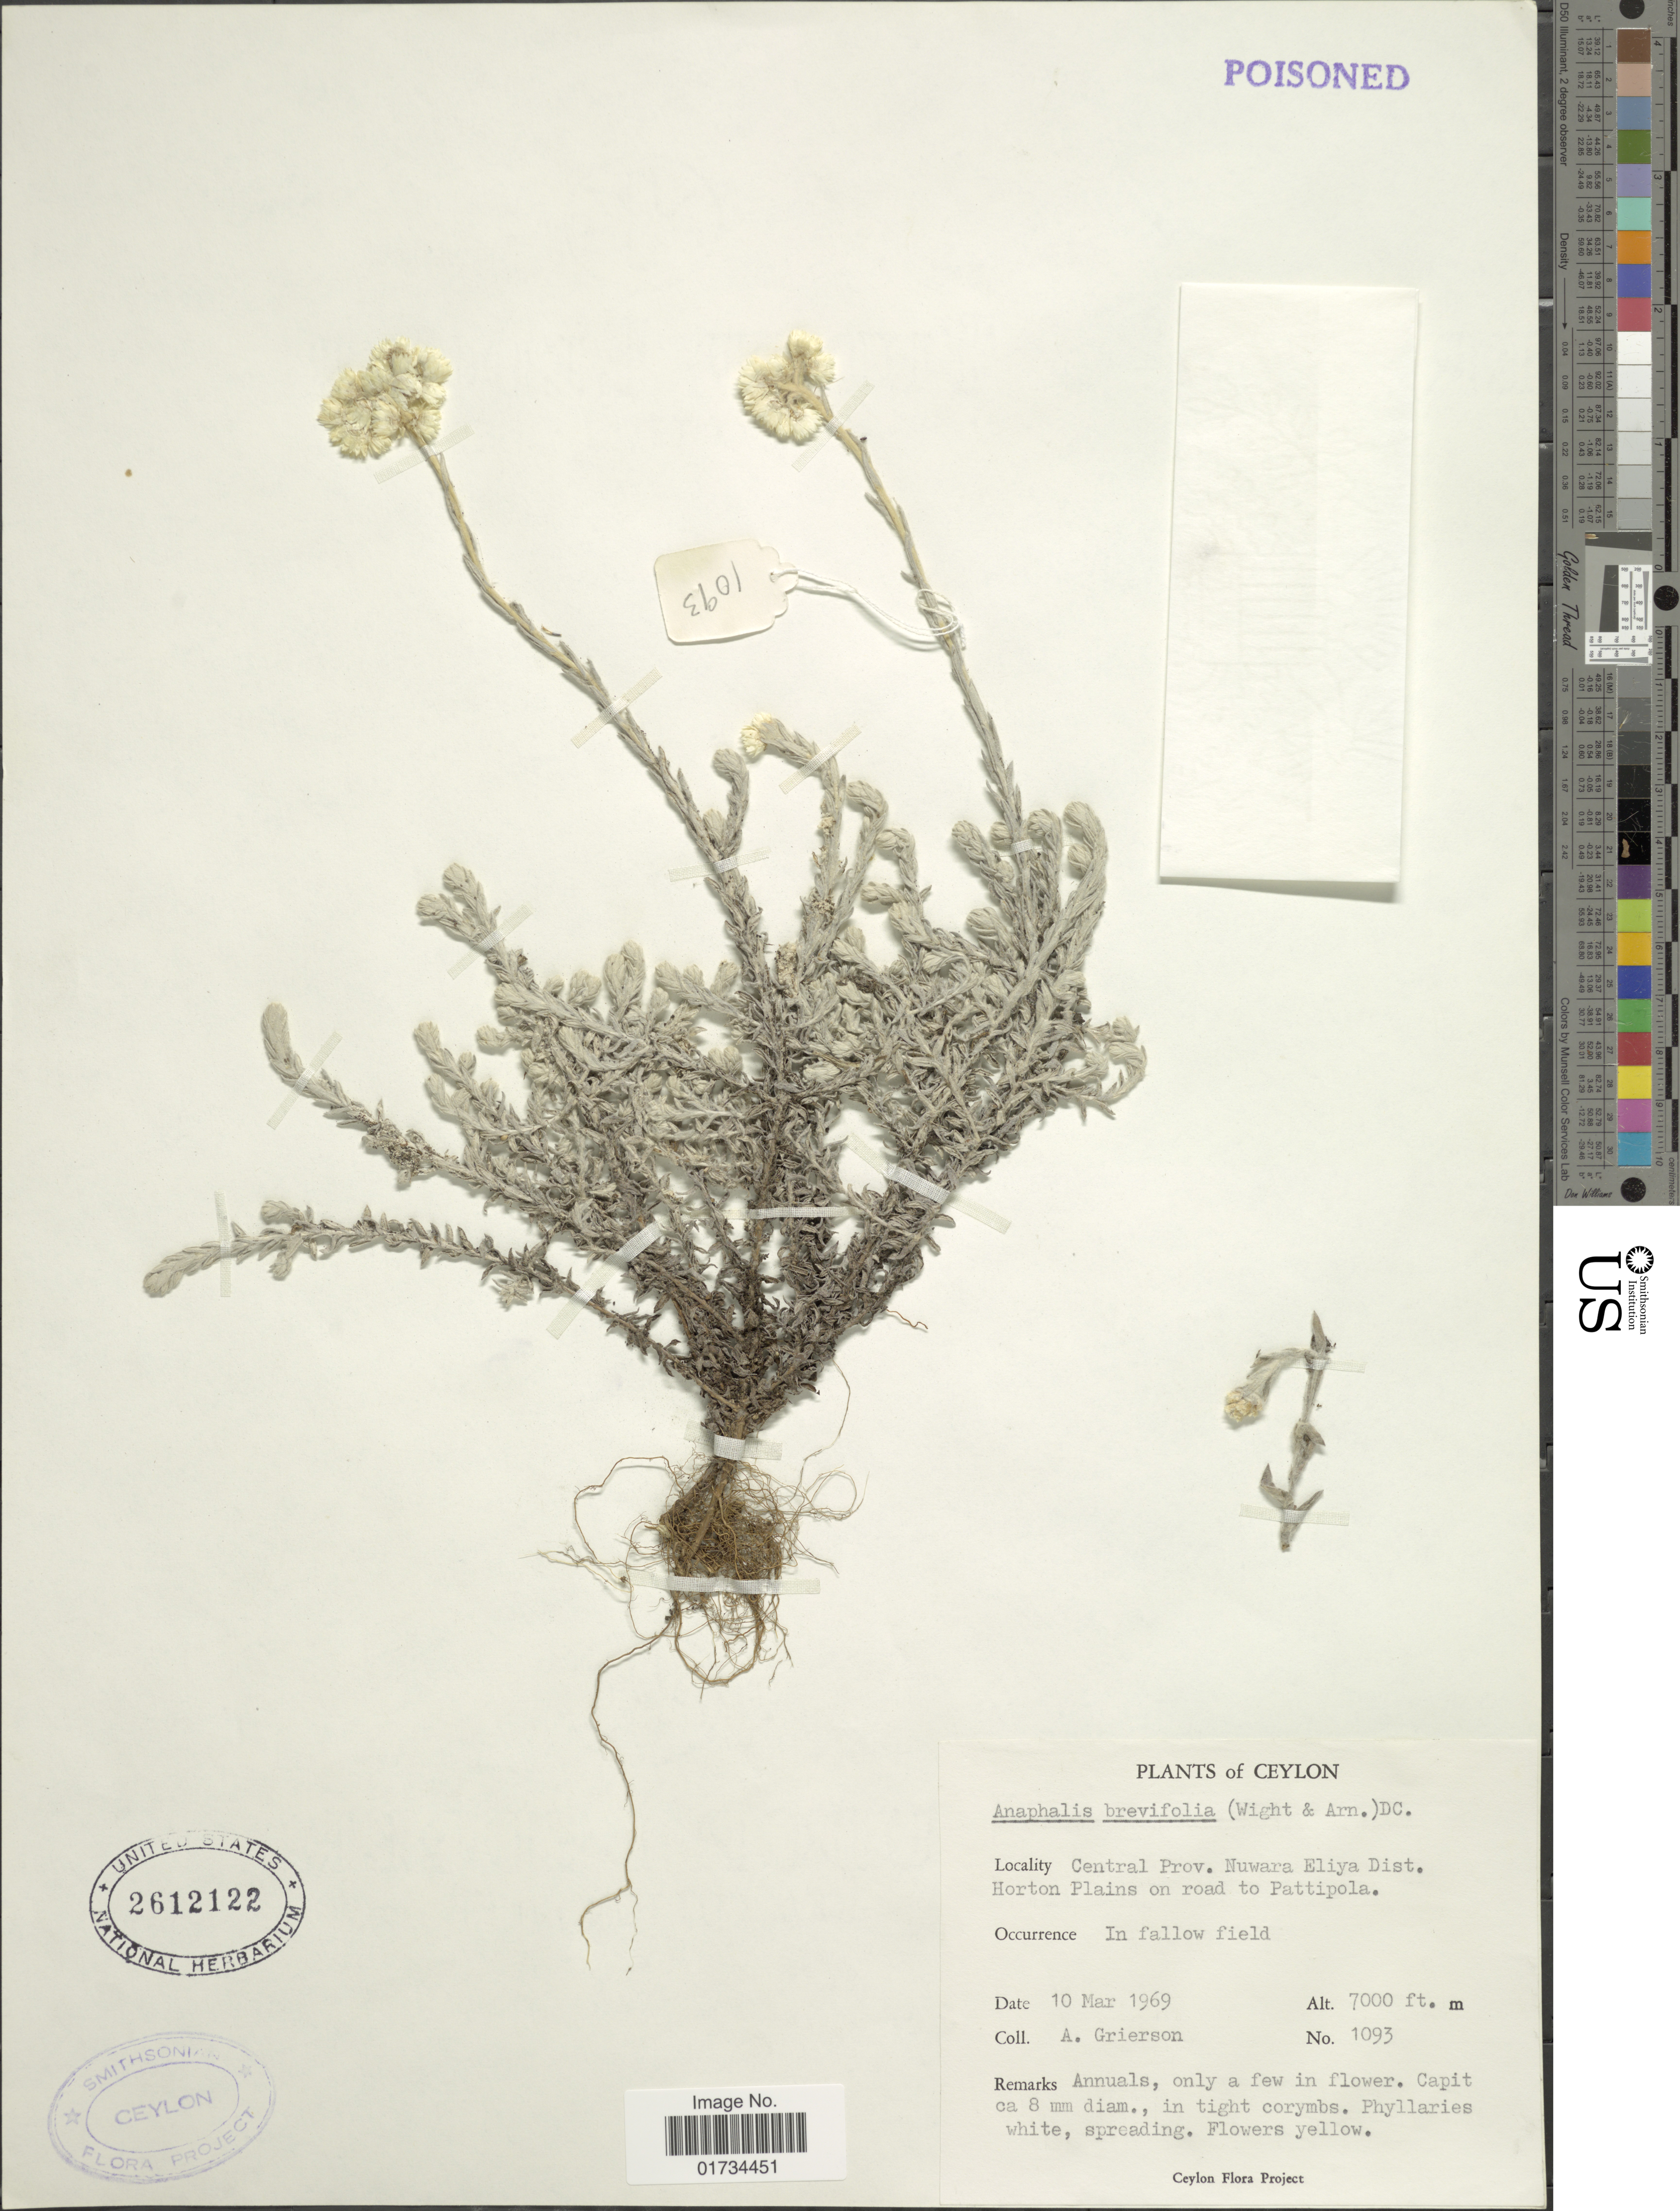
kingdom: Plantae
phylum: Tracheophyta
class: Magnoliopsida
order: Asterales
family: Asteraceae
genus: Anaphalis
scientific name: Anaphalis brevifolia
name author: DC.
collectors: A. Grierson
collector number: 1093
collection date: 1969-03-10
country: Sri Lanka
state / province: Central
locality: Ceylon. Central Prov. Nuwara Eliya Dist. Horton Plains on road to Pattipola. In fallow field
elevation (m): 2134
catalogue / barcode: US 2612122